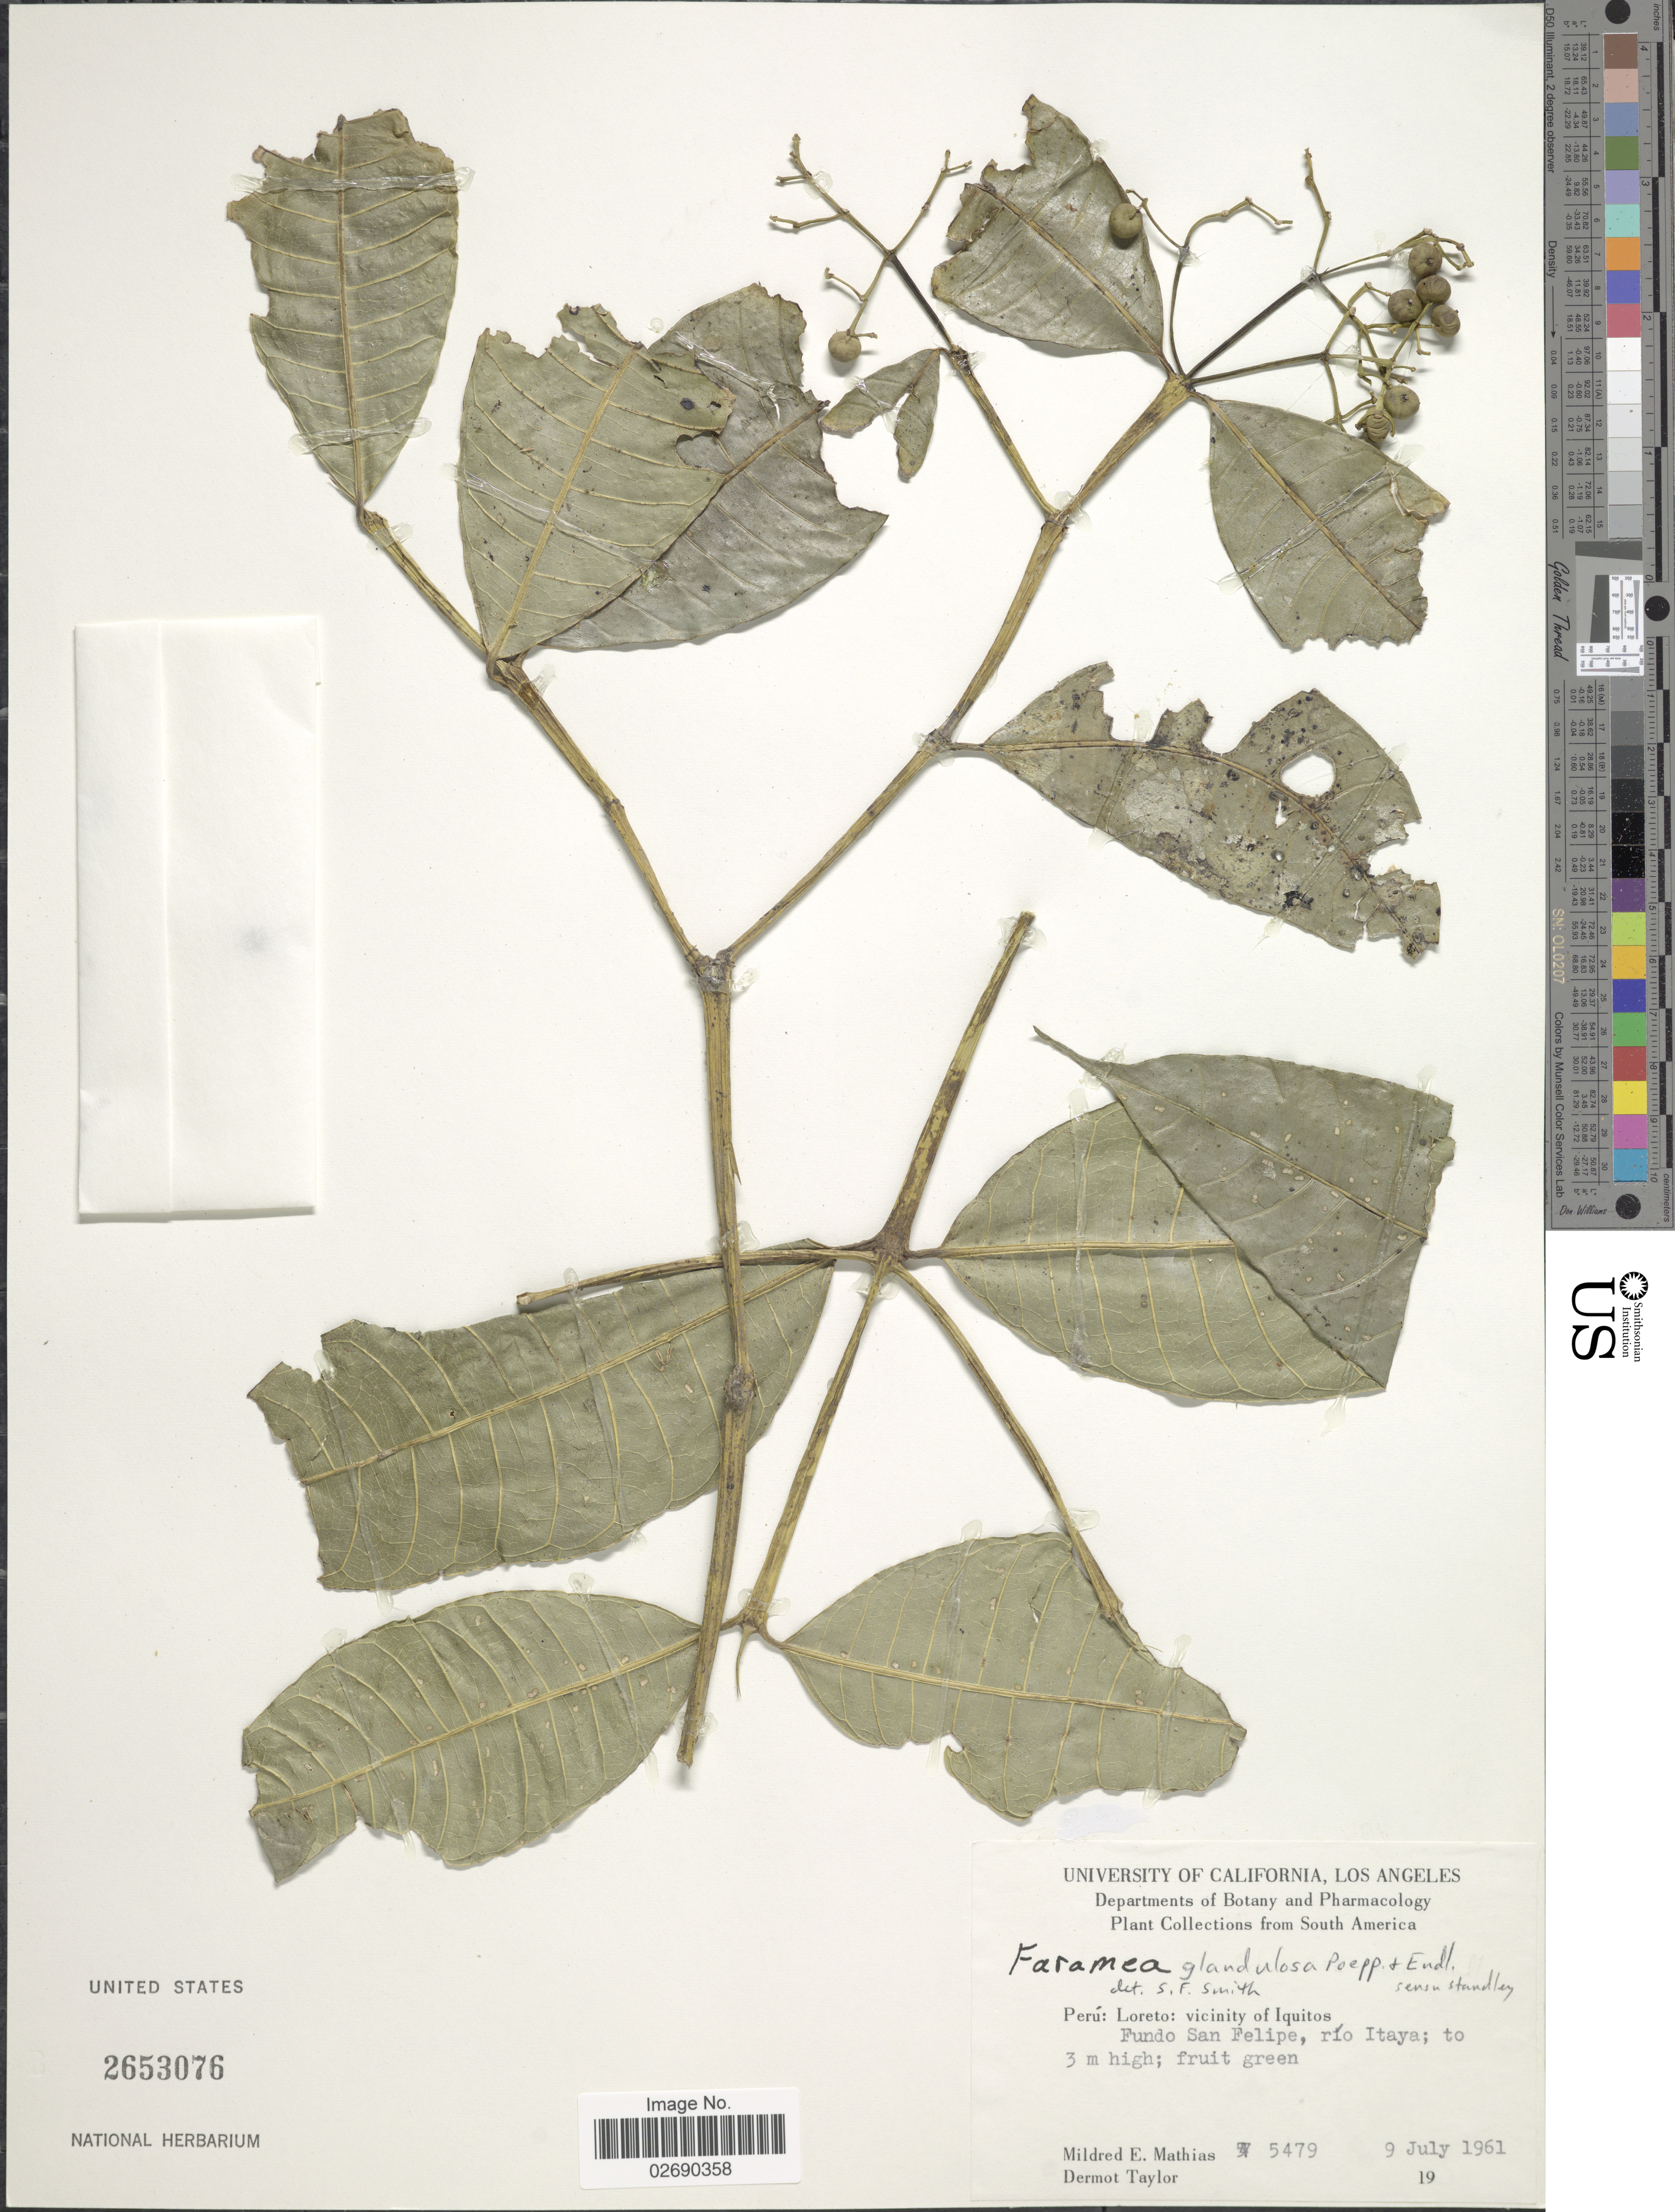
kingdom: Plantae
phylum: Tracheophyta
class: Magnoliopsida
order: Gentianales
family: Rubiaceae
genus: Faramea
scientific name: Faramea glandulosa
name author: Poepp.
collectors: M. E. Mathias & D. Taylor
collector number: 5479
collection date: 1961-07-09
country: Peru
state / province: Loreto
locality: Vicinity of Iquitos, Fundo San Felipe, río Itaya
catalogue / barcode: US 2653076